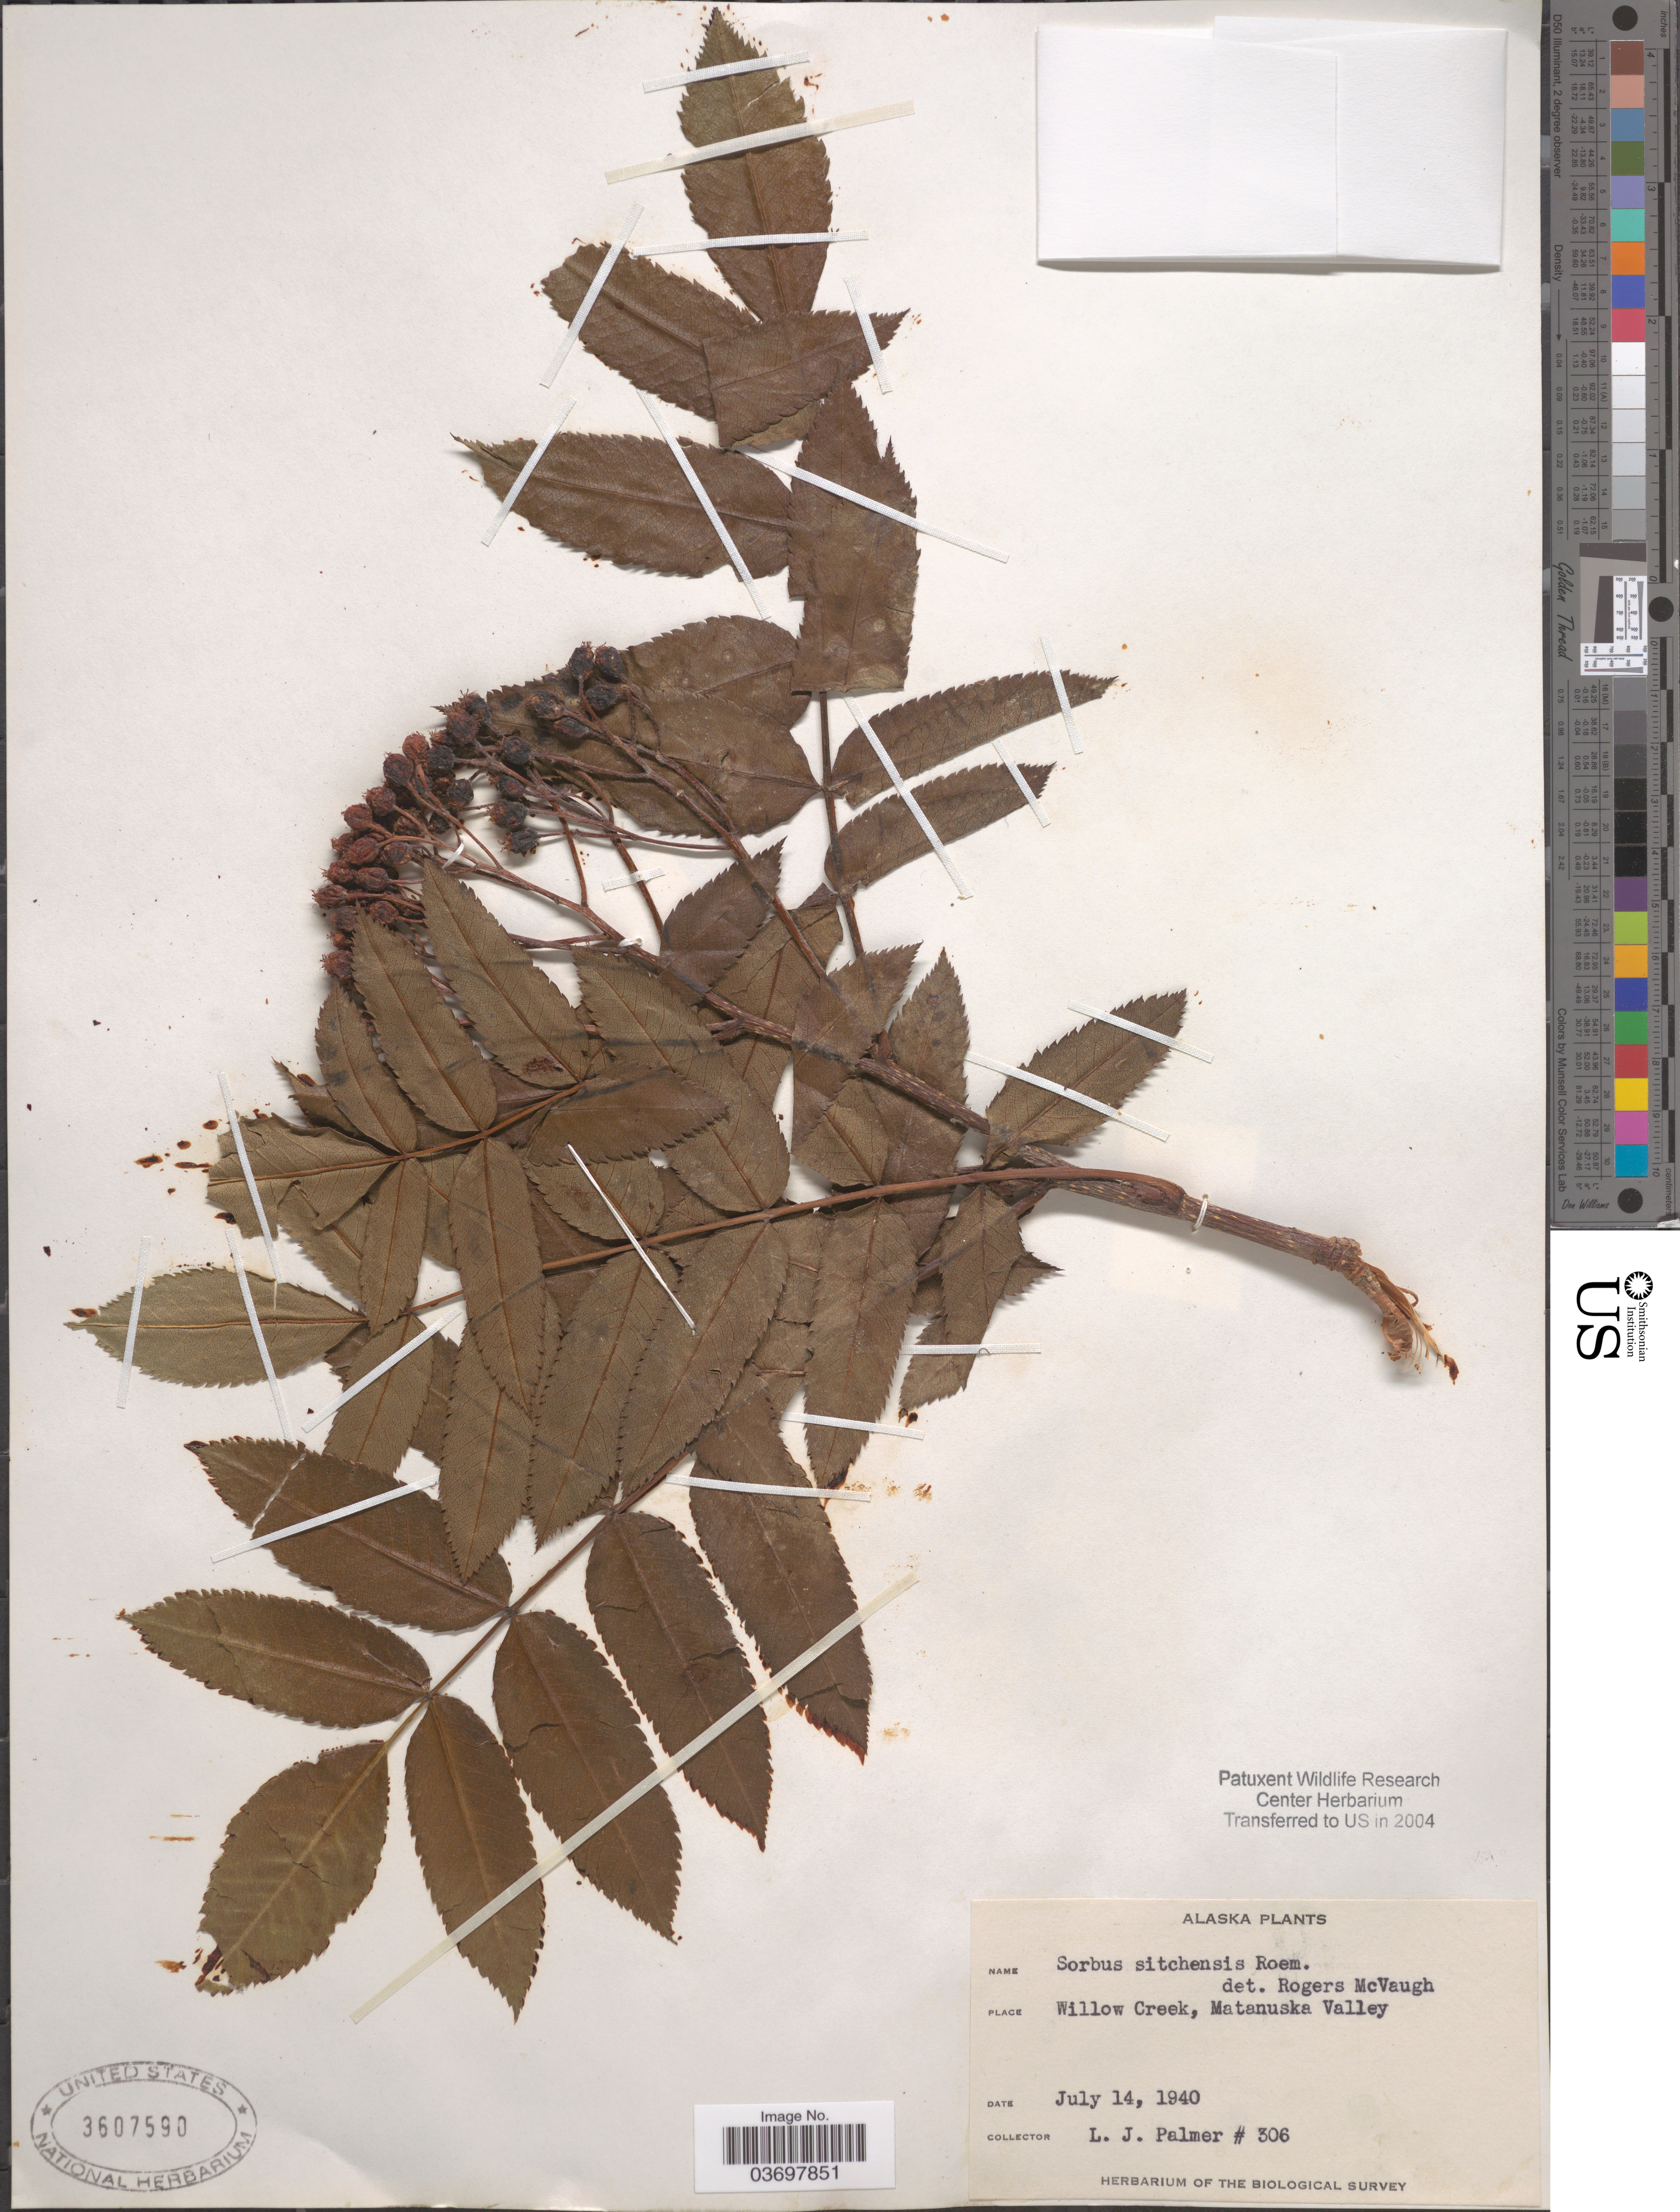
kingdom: Plantae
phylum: Tracheophyta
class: Magnoliopsida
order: Rosales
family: Rosaceae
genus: Sorbus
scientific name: Sorbus sitchensis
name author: M. Roem.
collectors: L. J. Palmer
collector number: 306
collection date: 1940-07-14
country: United States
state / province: Alaska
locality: Willow Creek, Matanuska Valley.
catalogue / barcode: US 3607590